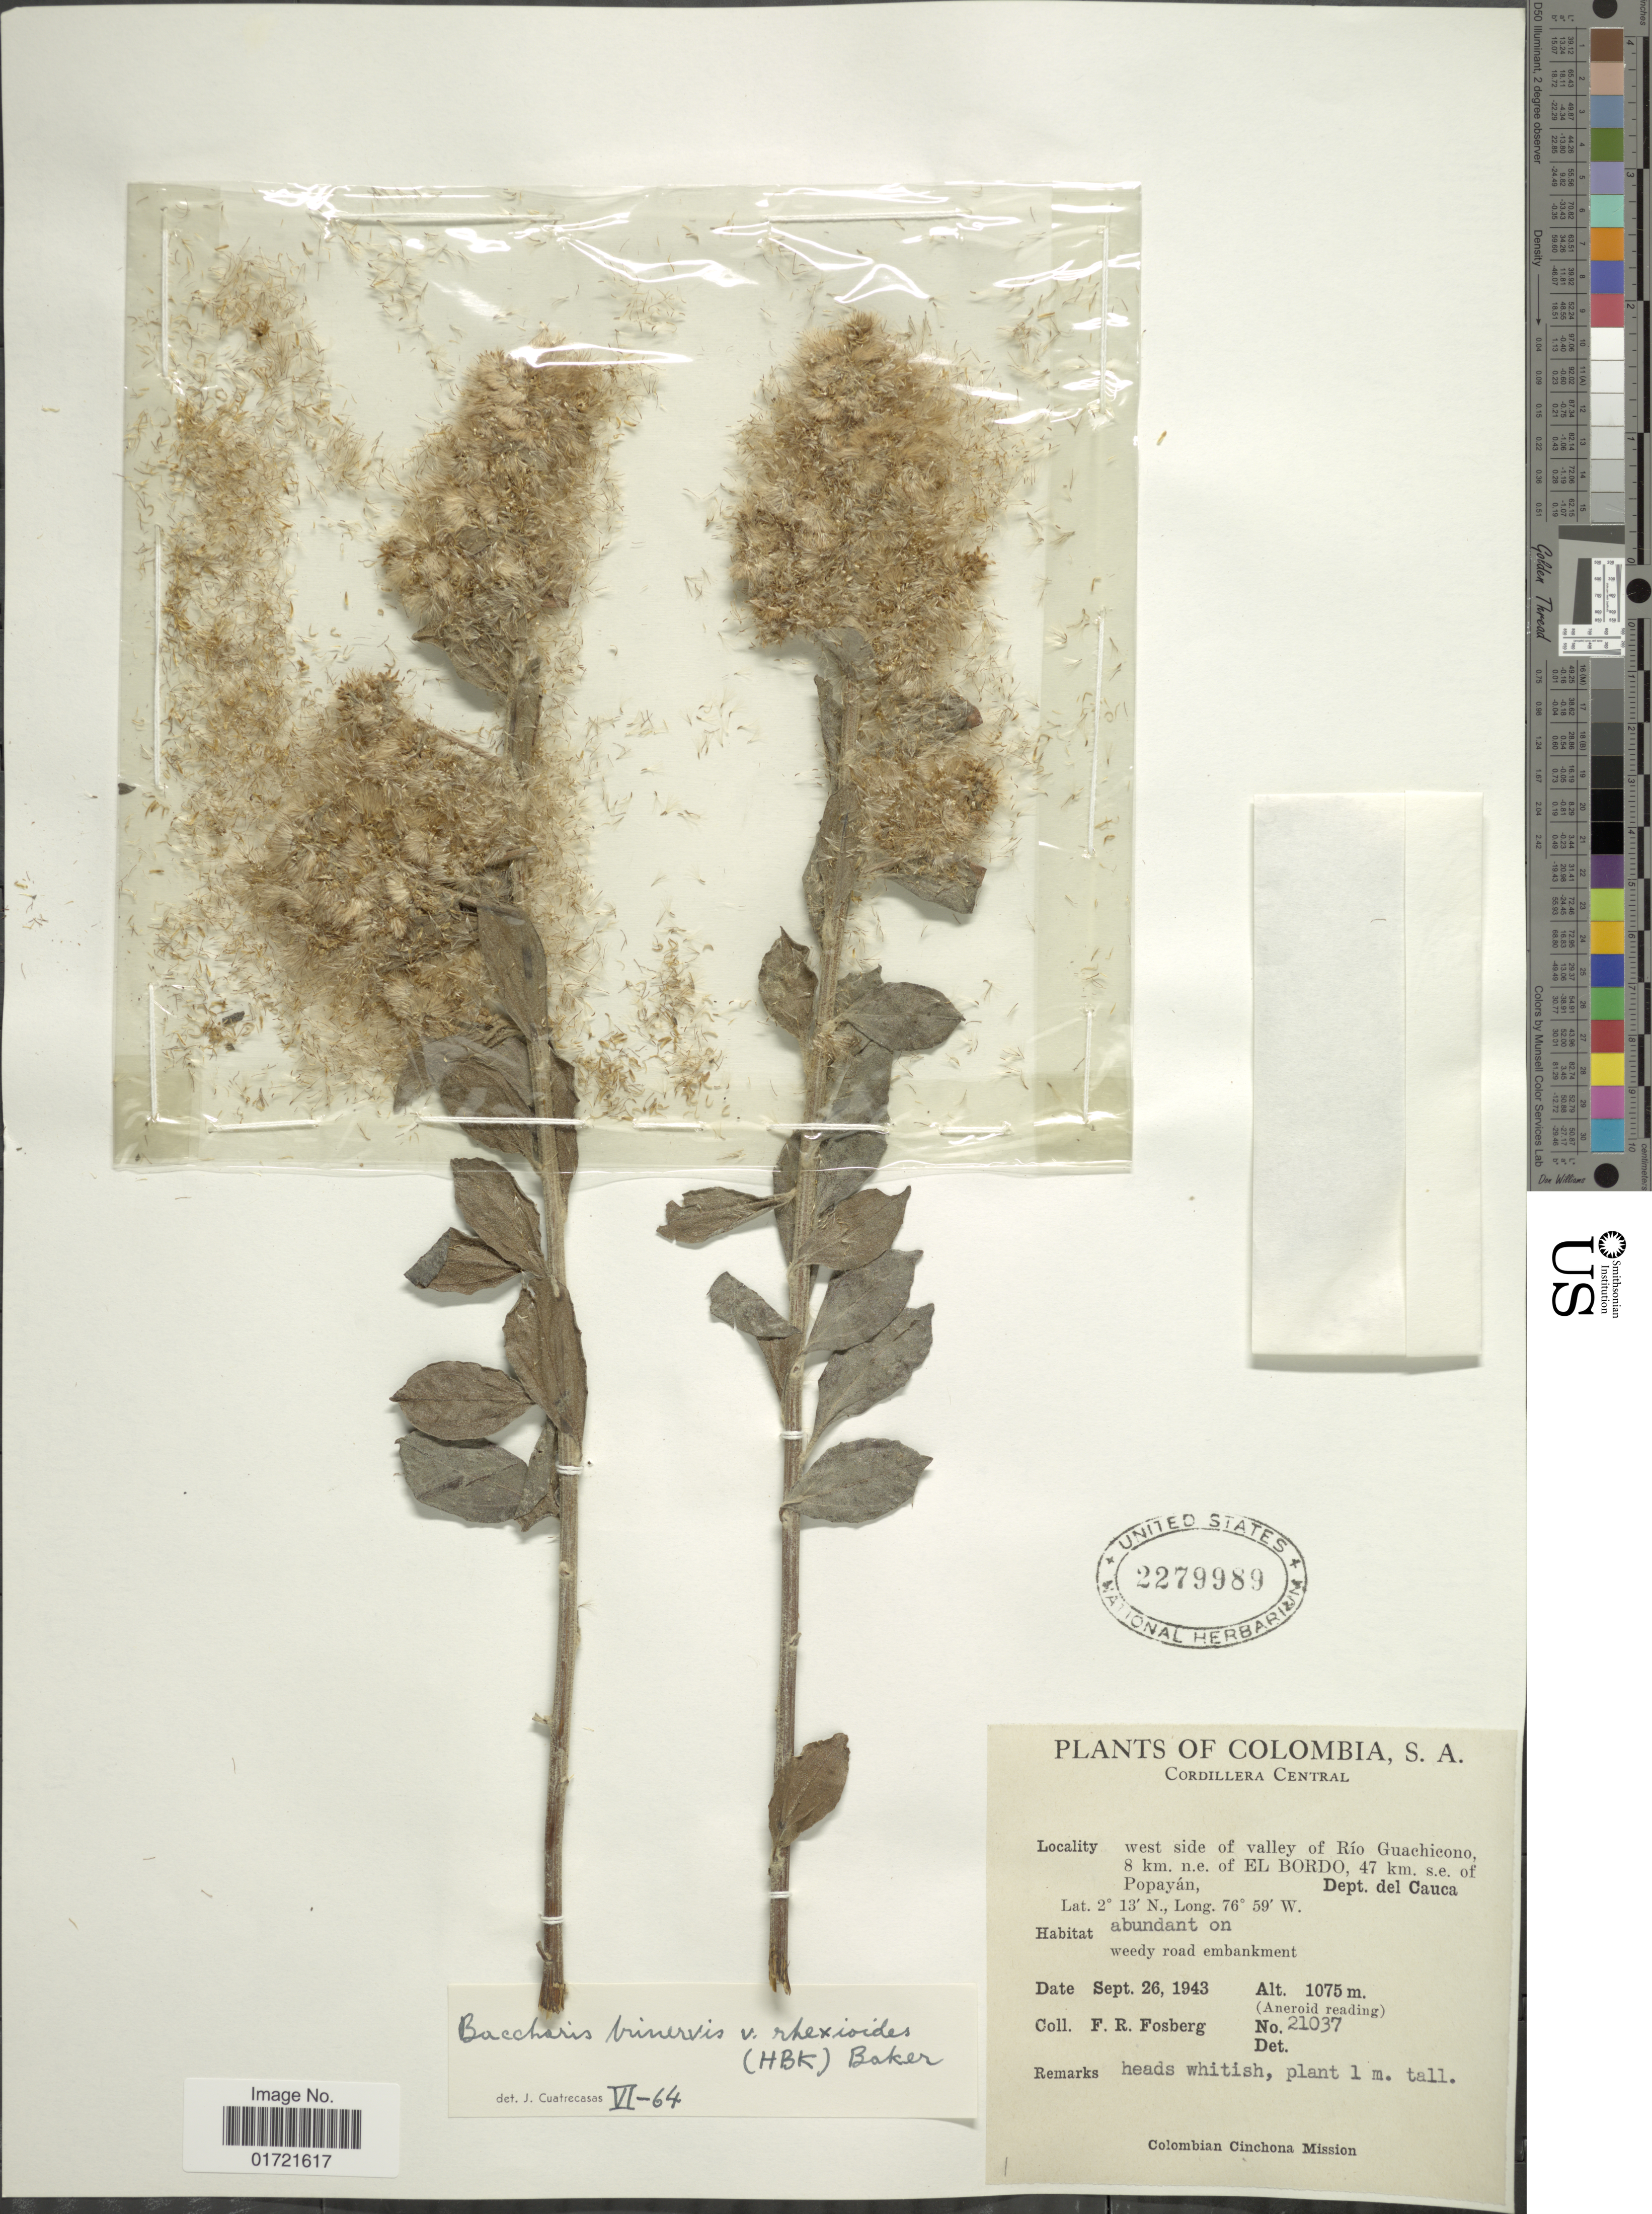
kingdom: Plantae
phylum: Tracheophyta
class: Magnoliopsida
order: Asterales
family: Asteraceae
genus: Baccharis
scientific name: Baccharis trinervis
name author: (Lam.) Pers.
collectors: F. R. Fosberg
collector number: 21037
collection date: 1943-09-26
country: Colombia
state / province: Cauca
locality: Cordillera Central, west side of valley of Rio Guachicono, 8 km. n.e. of El Bordo, 47 km s.e. of Popayan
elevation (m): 1075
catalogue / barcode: US 2279989